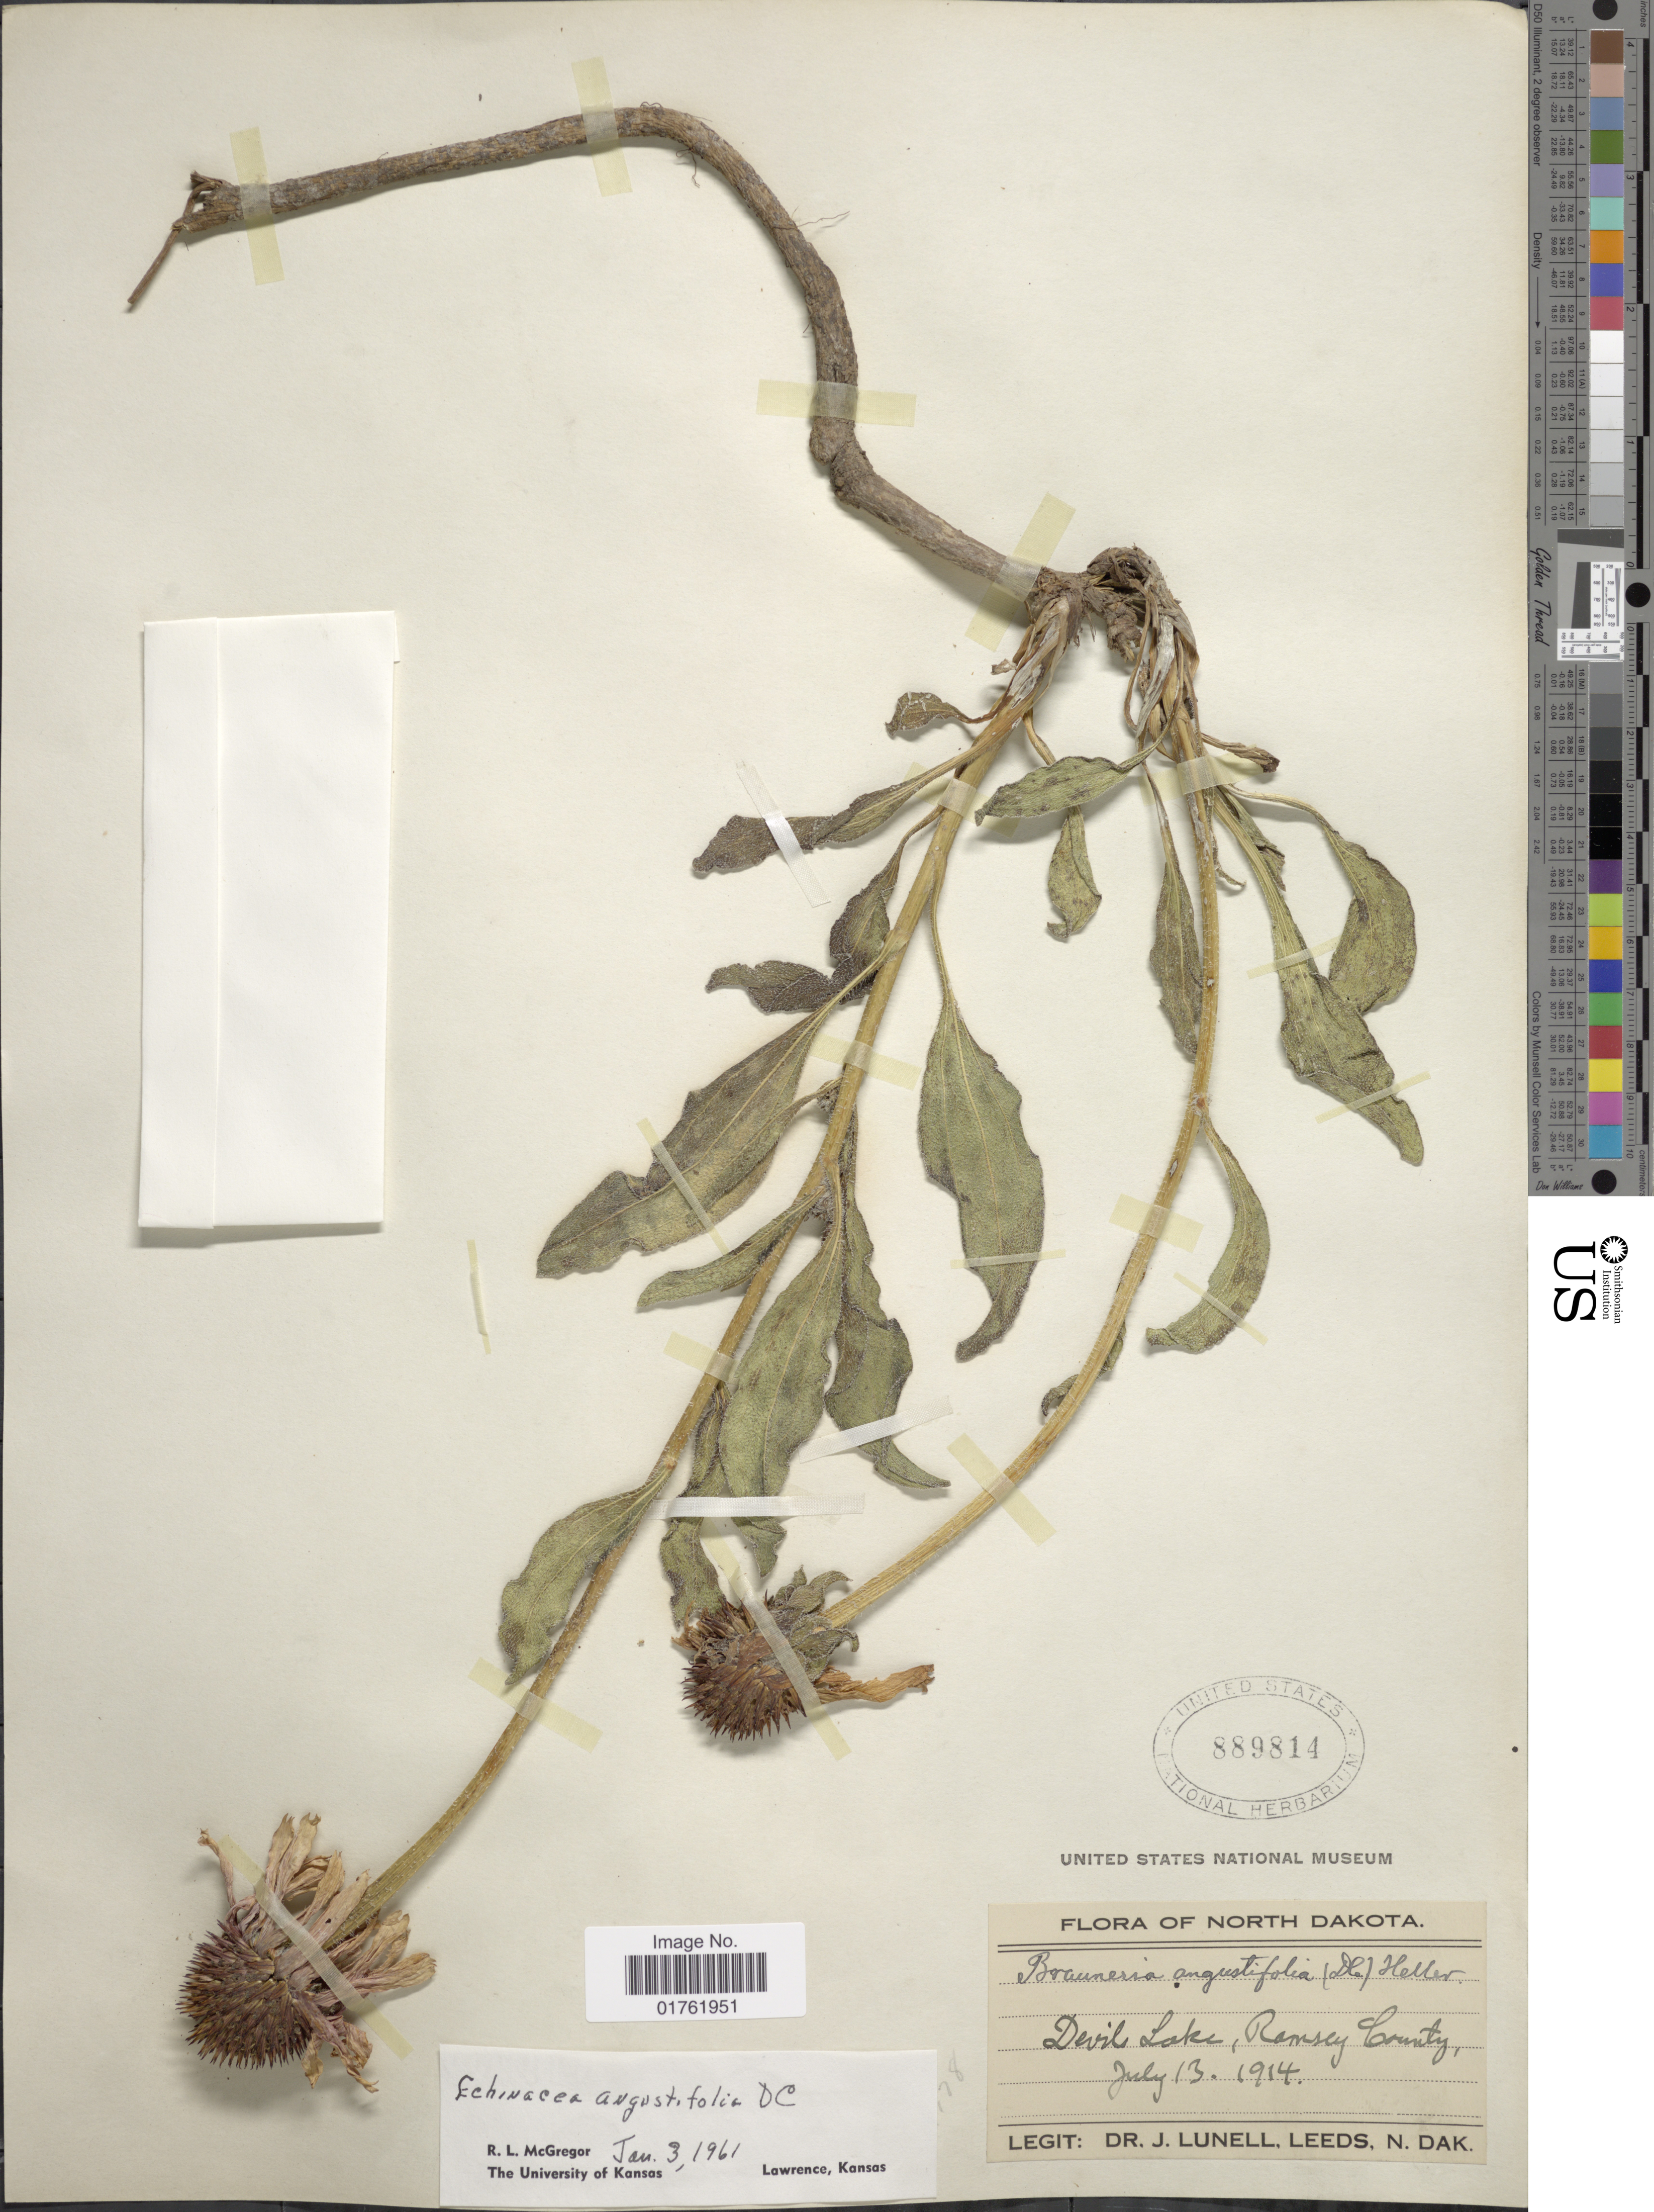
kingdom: Plantae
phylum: Tracheophyta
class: Magnoliopsida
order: Asterales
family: Asteraceae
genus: Echinacea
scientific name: Echinacea angustifolia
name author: DC.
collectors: J. Lunell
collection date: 1917-07-13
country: United States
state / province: North Dakota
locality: Devils Lake, Ramsey County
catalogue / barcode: US 889814